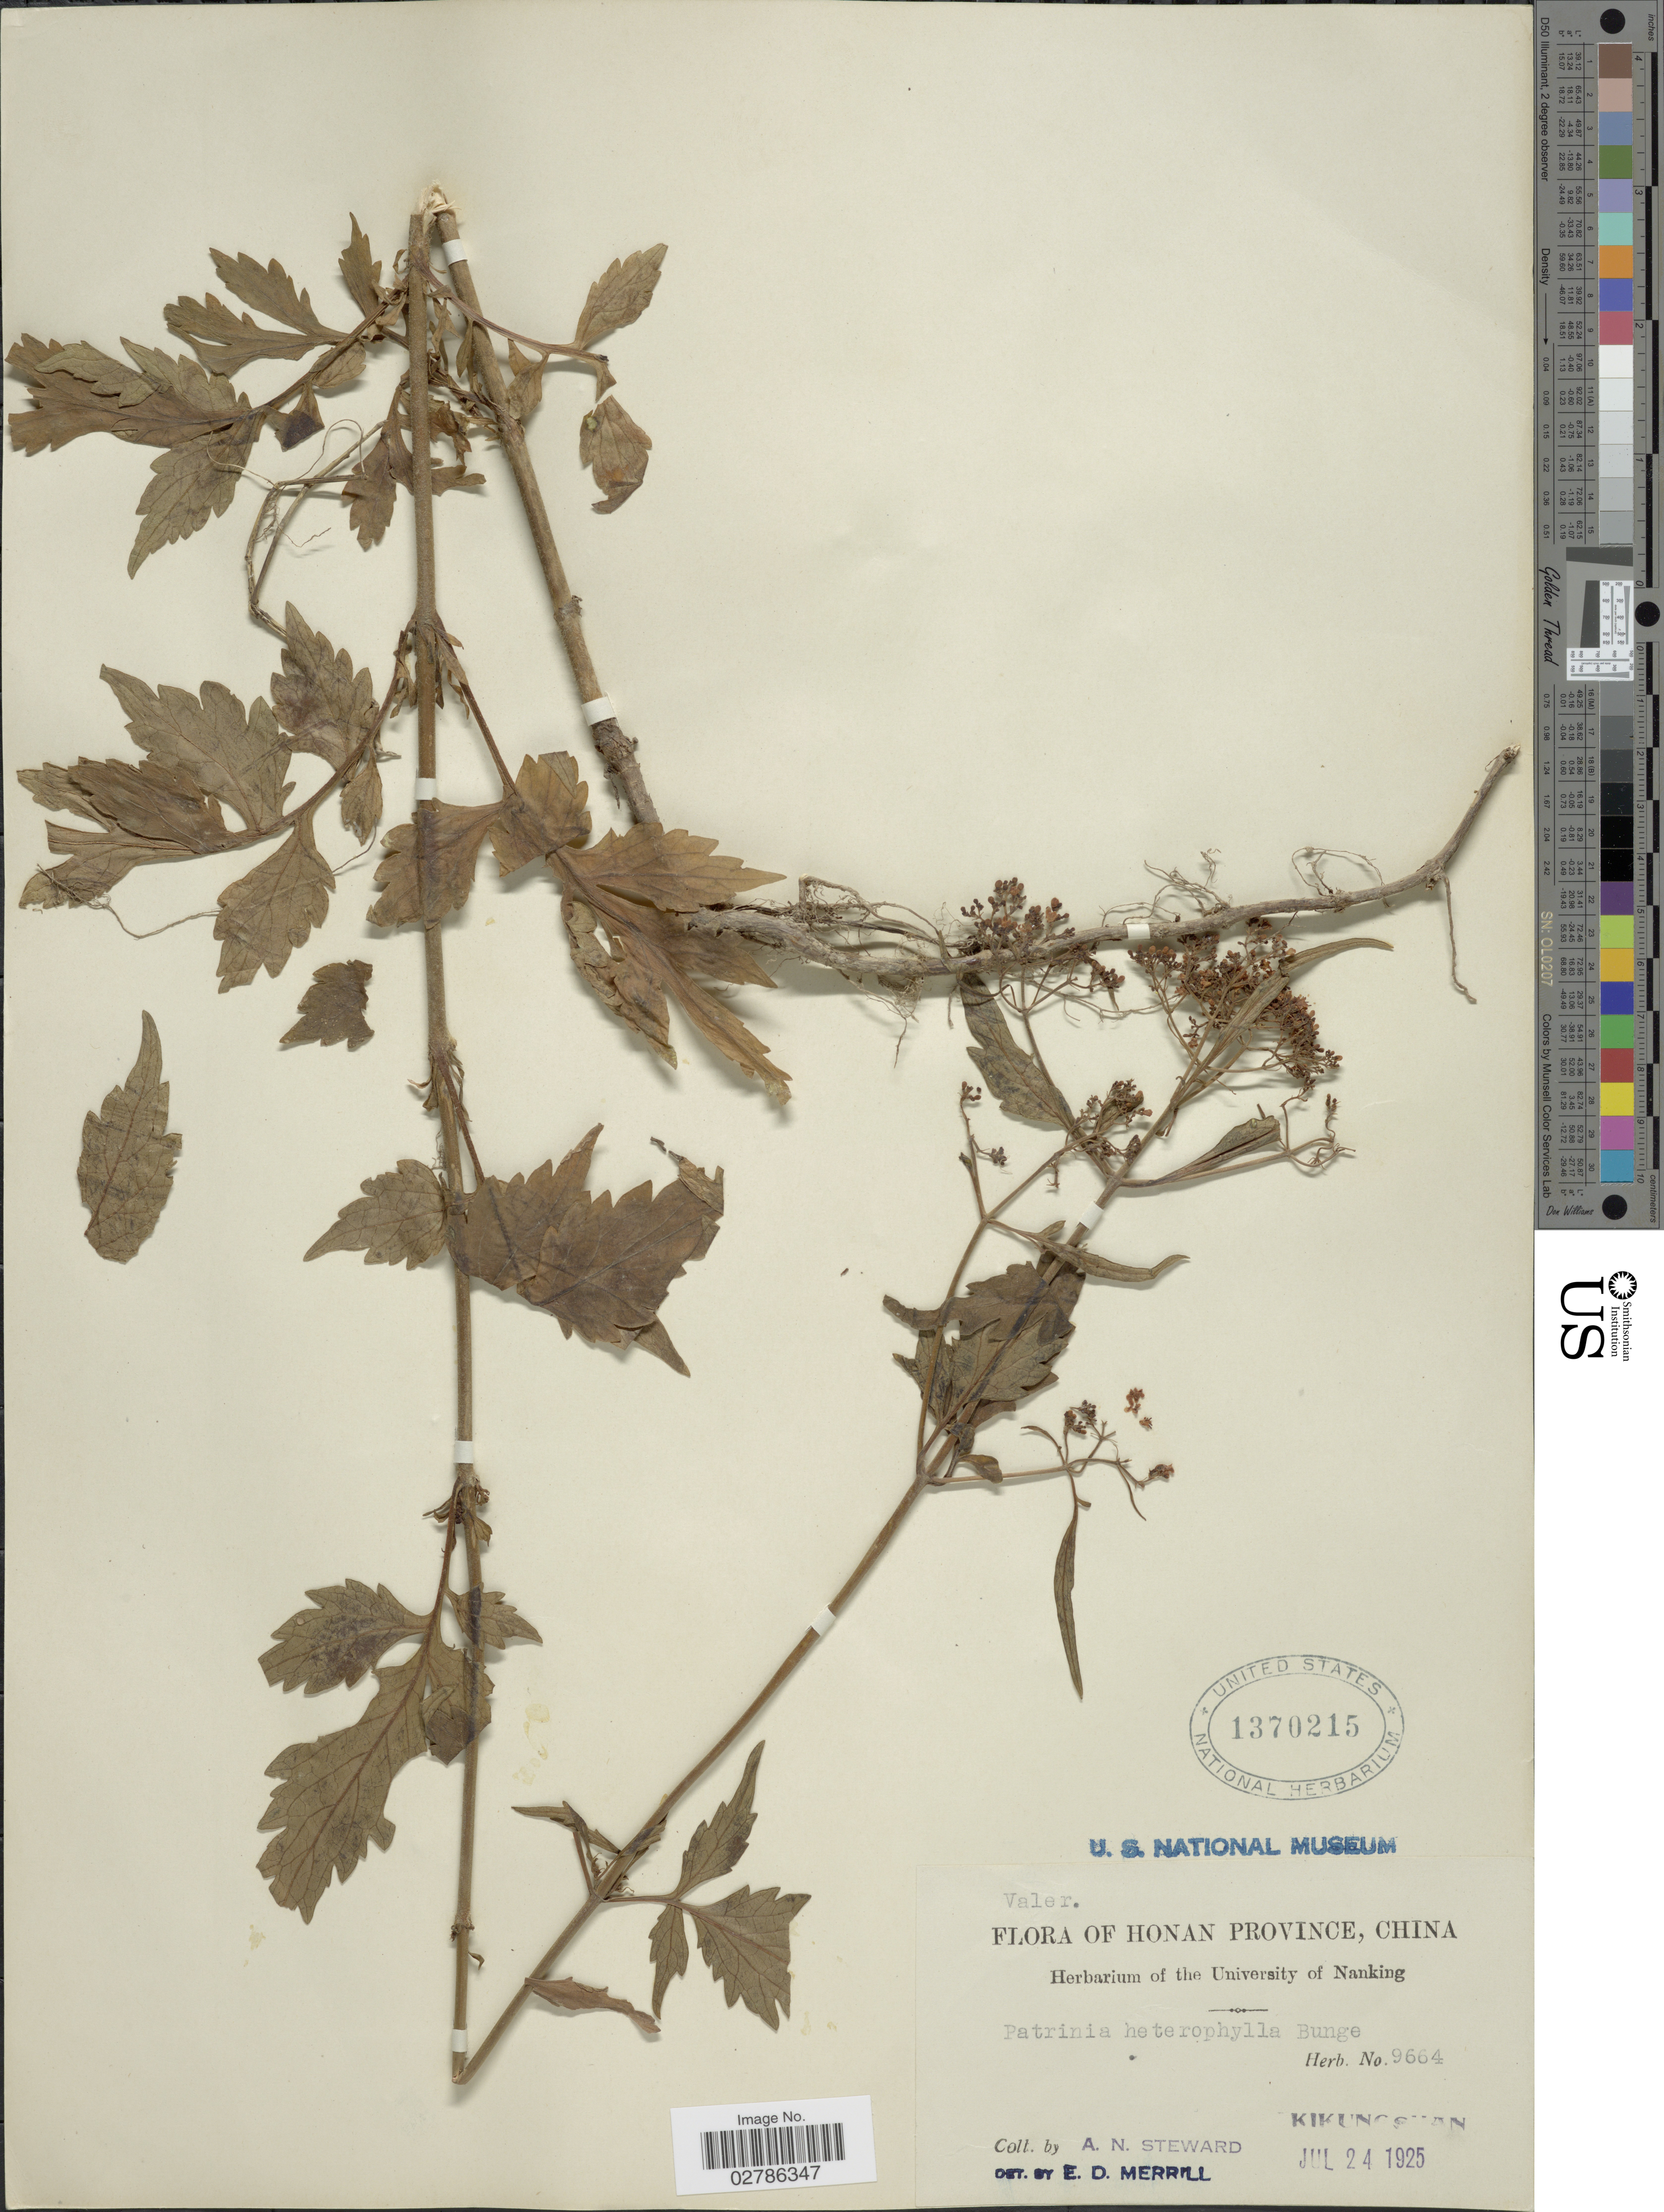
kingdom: Plantae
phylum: Tracheophyta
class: Magnoliopsida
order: Dipsacales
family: Caprifoliaceae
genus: Patrinia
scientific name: Patrinia heterophylla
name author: Bunge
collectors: A. N. Steward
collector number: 9664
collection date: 1925-07-24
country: China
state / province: Henan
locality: Honan Province, Kikungshan.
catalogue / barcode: US 1370215